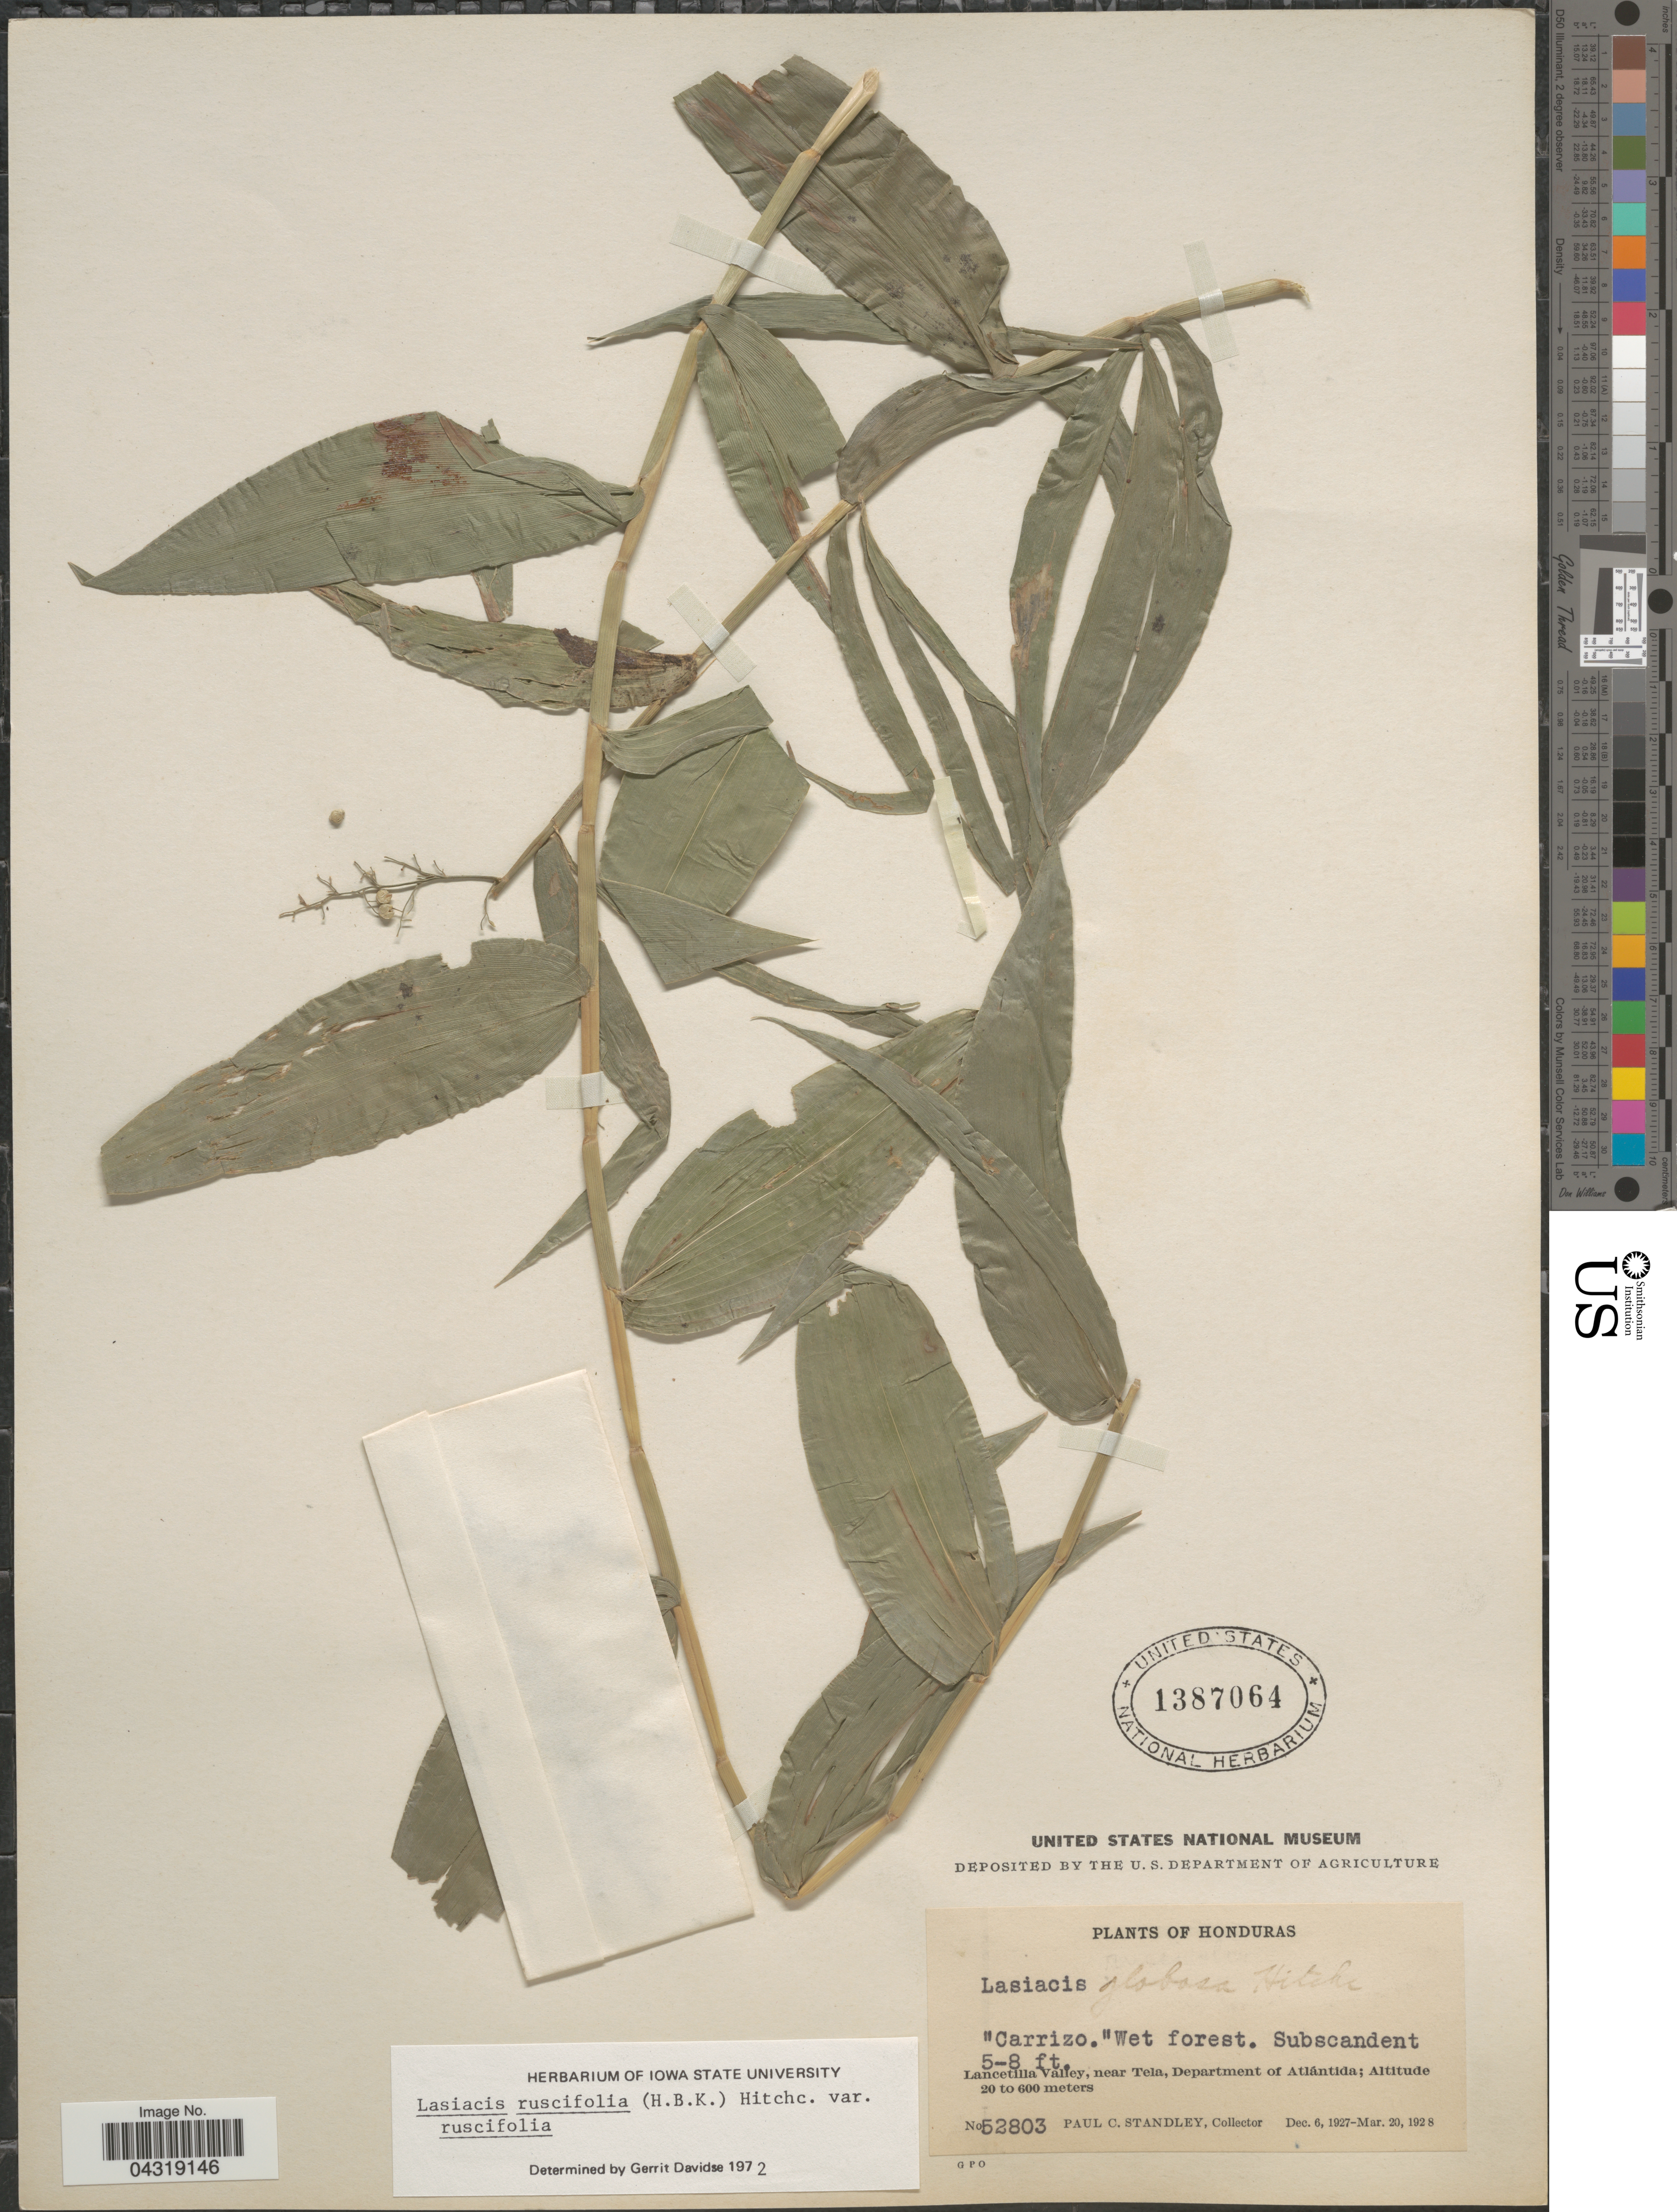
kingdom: Plantae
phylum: Tracheophyta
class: Liliopsida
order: Poales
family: Poaceae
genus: Lasiacis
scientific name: Lasiacis ruscifolia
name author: (Kunth) Hitchc.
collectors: P. C. Standley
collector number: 52803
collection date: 1927-12-06/1928-03-20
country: Honduras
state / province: Atlantida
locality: Lancetilla Valley, near Tela, Department of Atlántida.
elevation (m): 20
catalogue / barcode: US 1387064